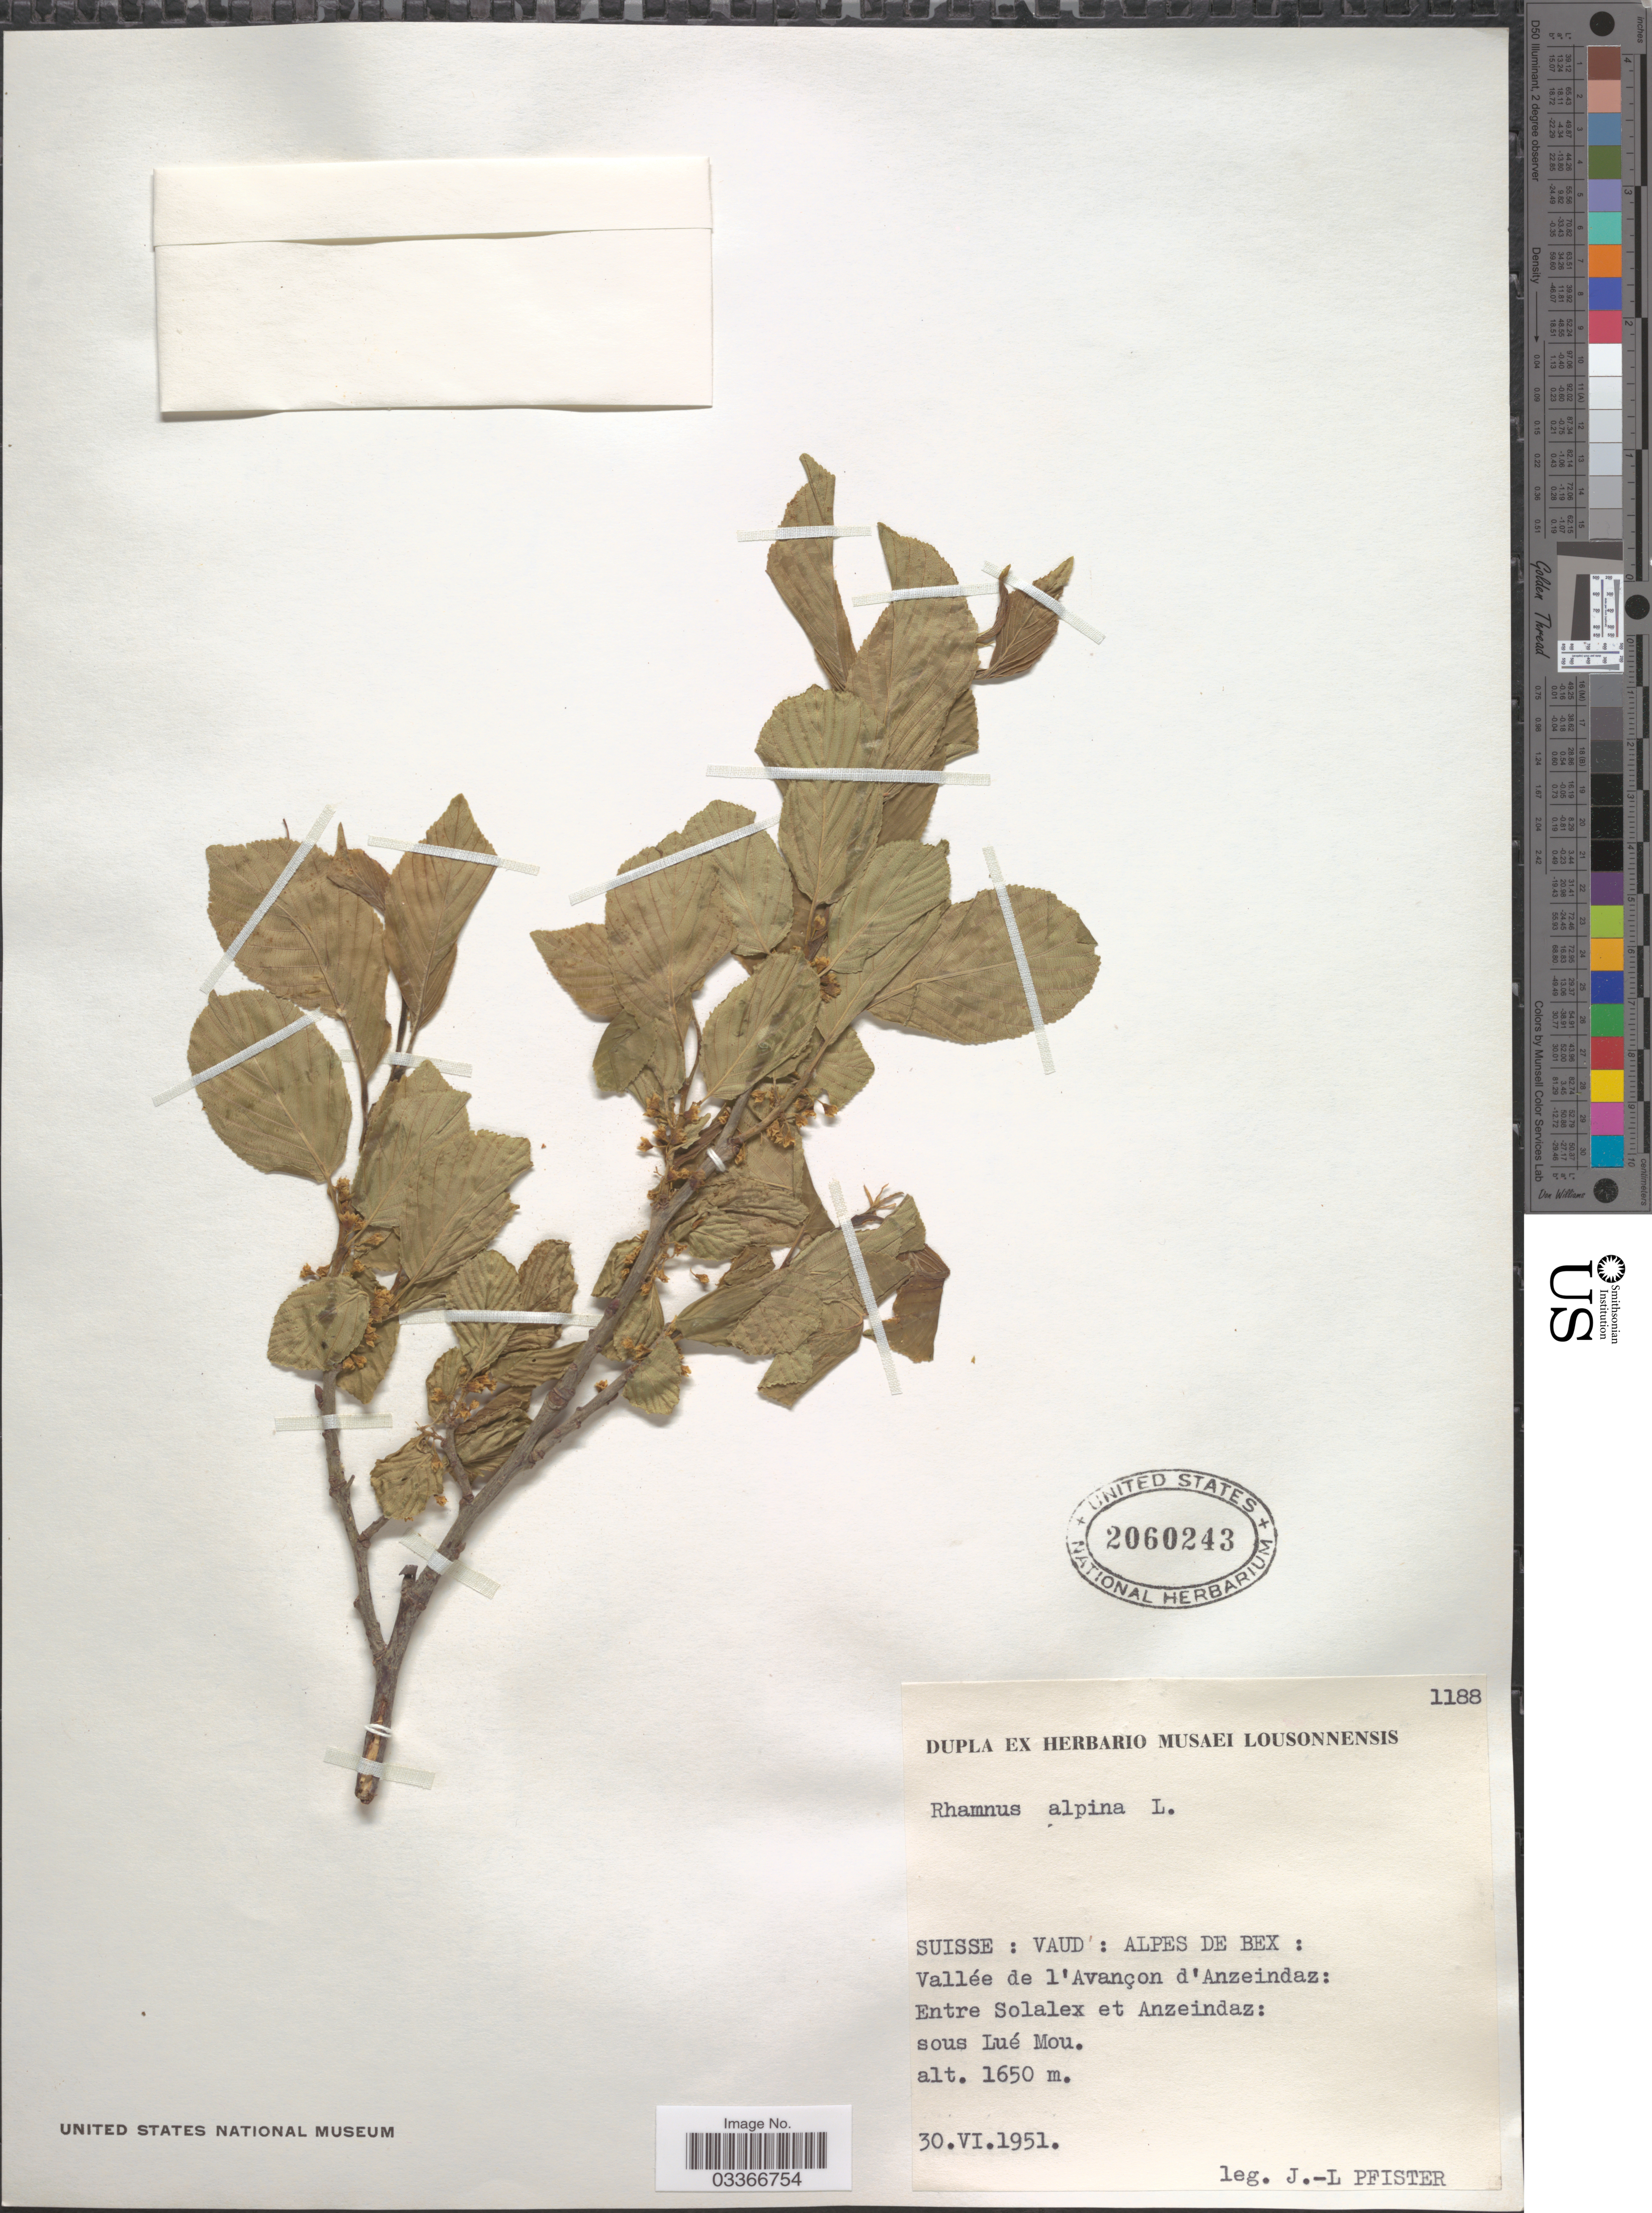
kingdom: Plantae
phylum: Tracheophyta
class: Magnoliopsida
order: Rosales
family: Rhamnaceae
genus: Rhamnus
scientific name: Rhamnus alpina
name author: L.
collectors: J. Pfister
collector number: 1188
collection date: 1951-06-30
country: Switzerland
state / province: Vaud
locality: Suisse: Alpes de Bex: Vallée de l'Avançon d'Anzeindaz: Entre Solalex et Anzeidaz: sous Lué Mou.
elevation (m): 1650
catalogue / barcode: US 2060243